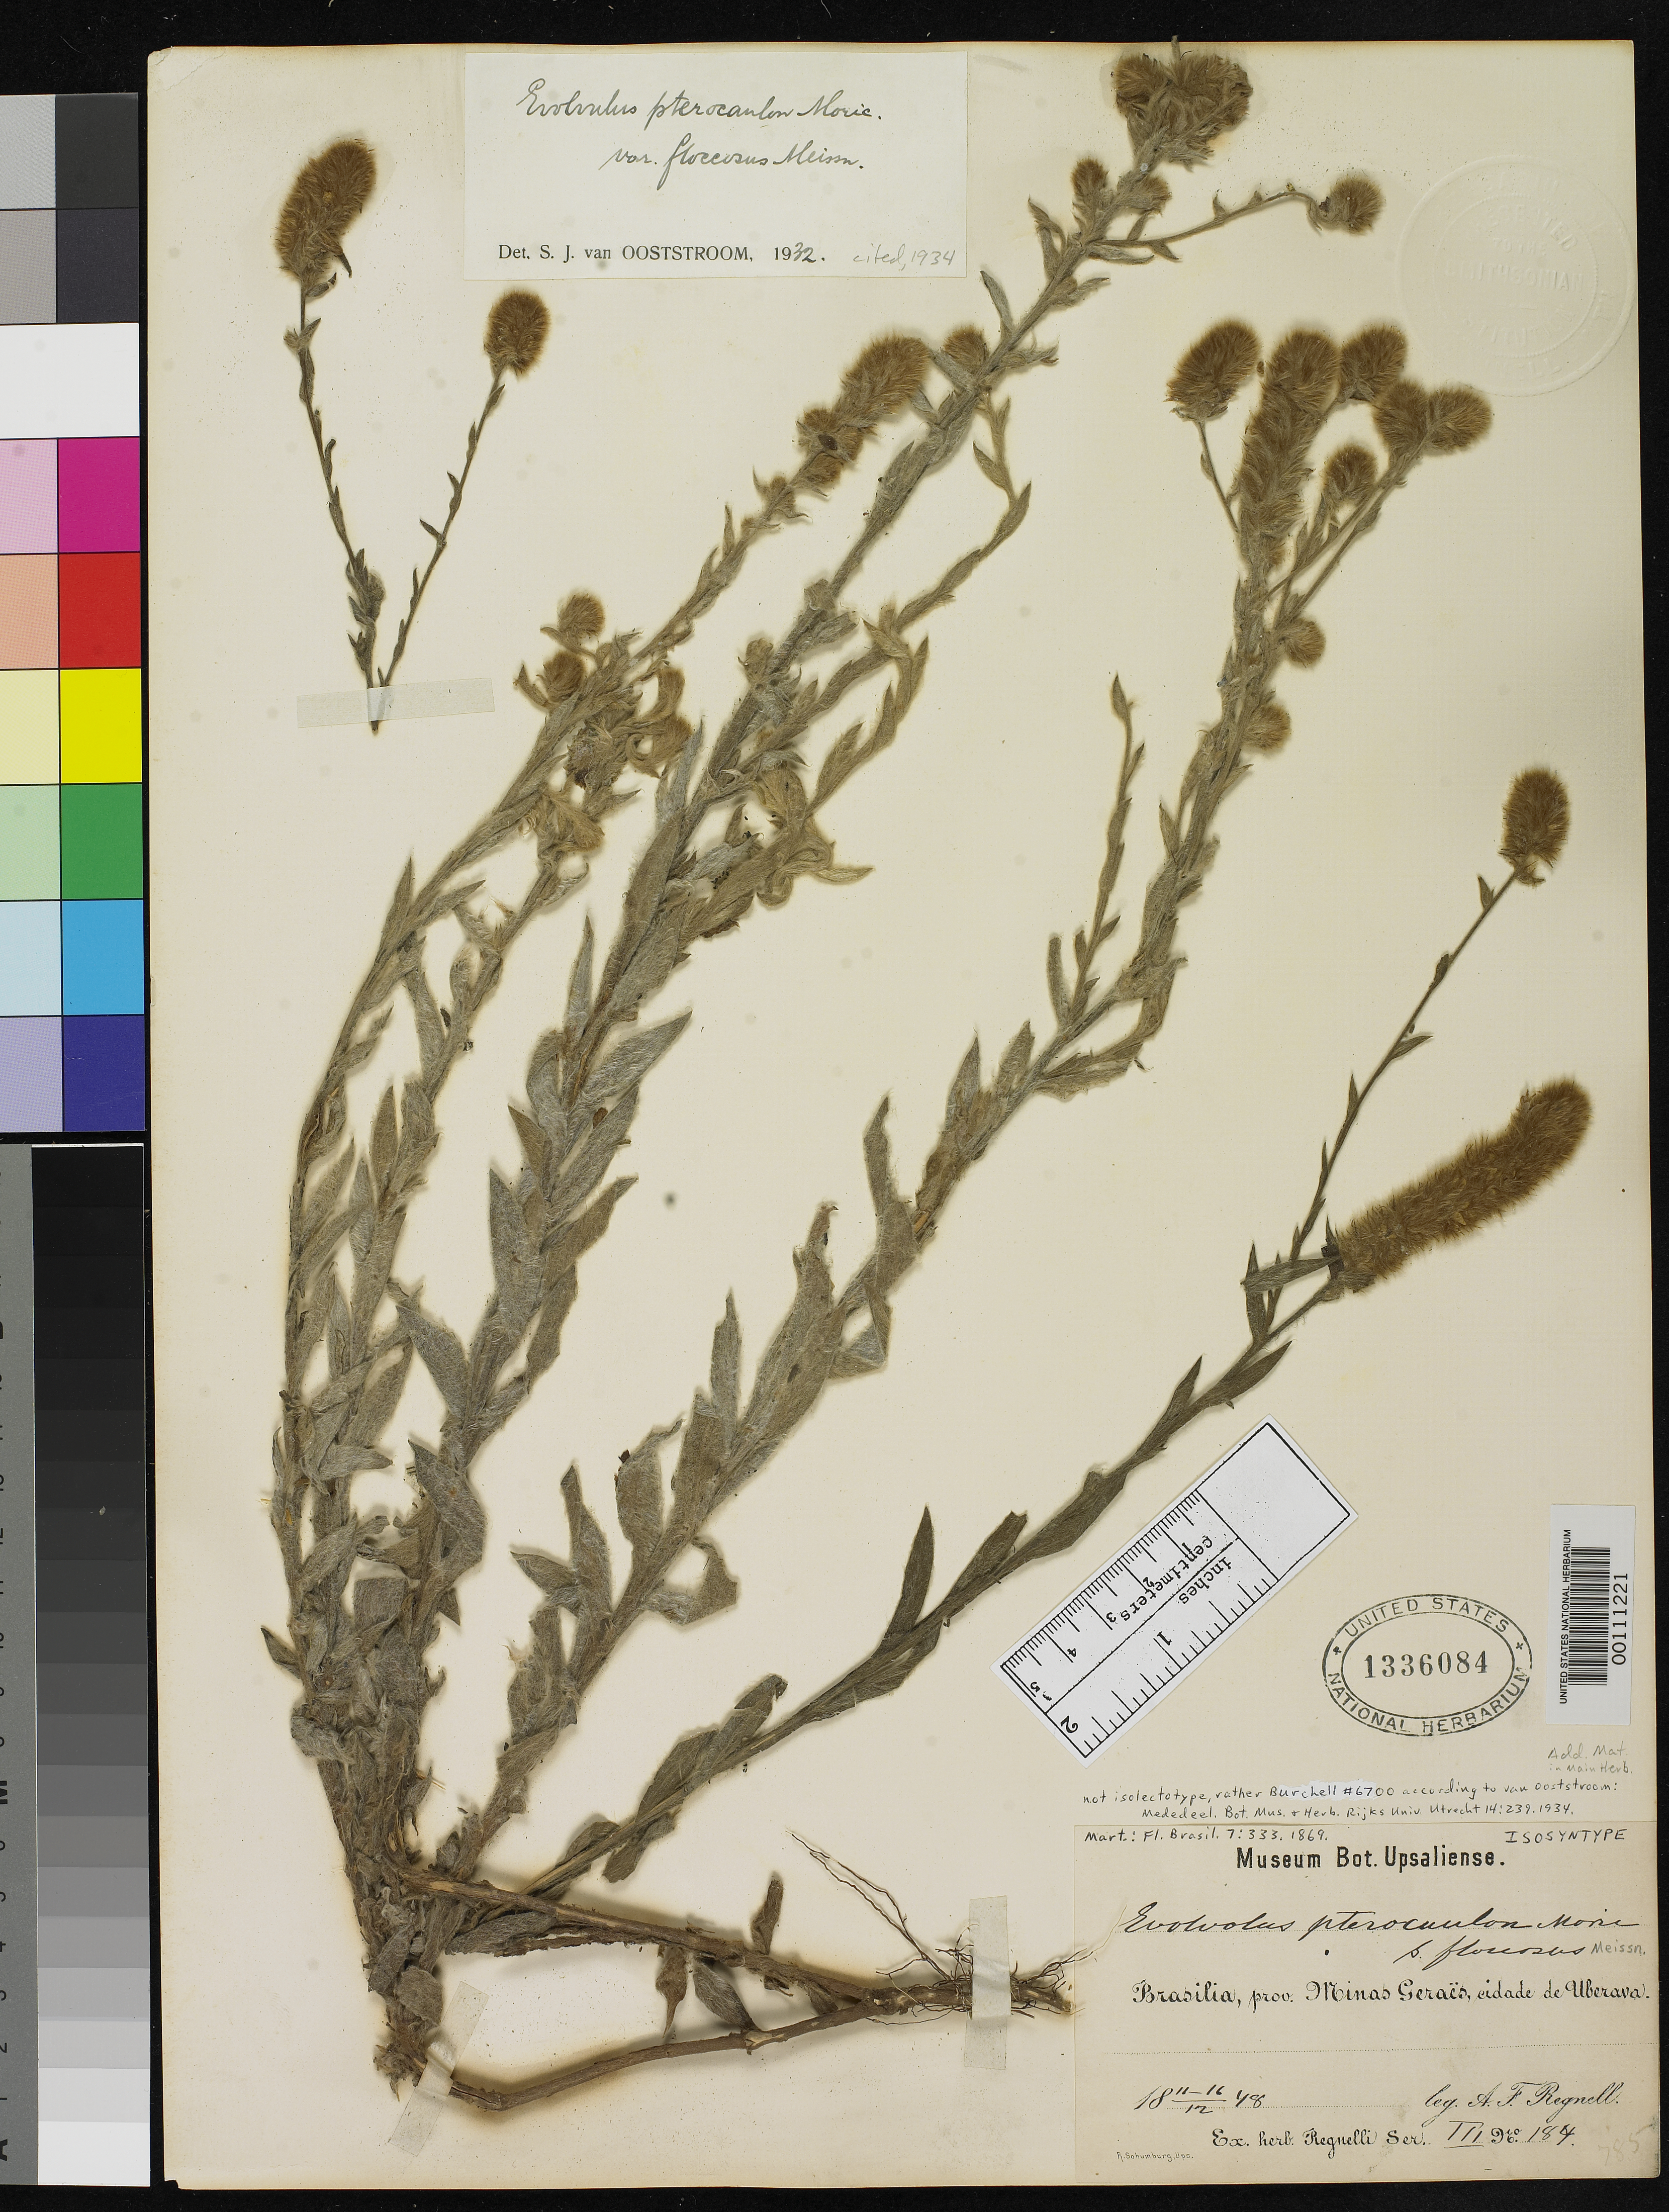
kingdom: Plantae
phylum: Tracheophyta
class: Magnoliopsida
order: Solanales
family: Convolvulaceae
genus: Evolvulus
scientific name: Evolvulus pterocaulon var. floccosus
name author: Meisn. in Mart.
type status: Isosyntype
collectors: A. F. Regnell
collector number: III 184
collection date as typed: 11 Dec 1848 to 12 Dec 1848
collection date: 1848-12-11/1848-12-12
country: Brazil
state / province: Minas Gerais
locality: Uberava.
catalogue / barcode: US 1336084